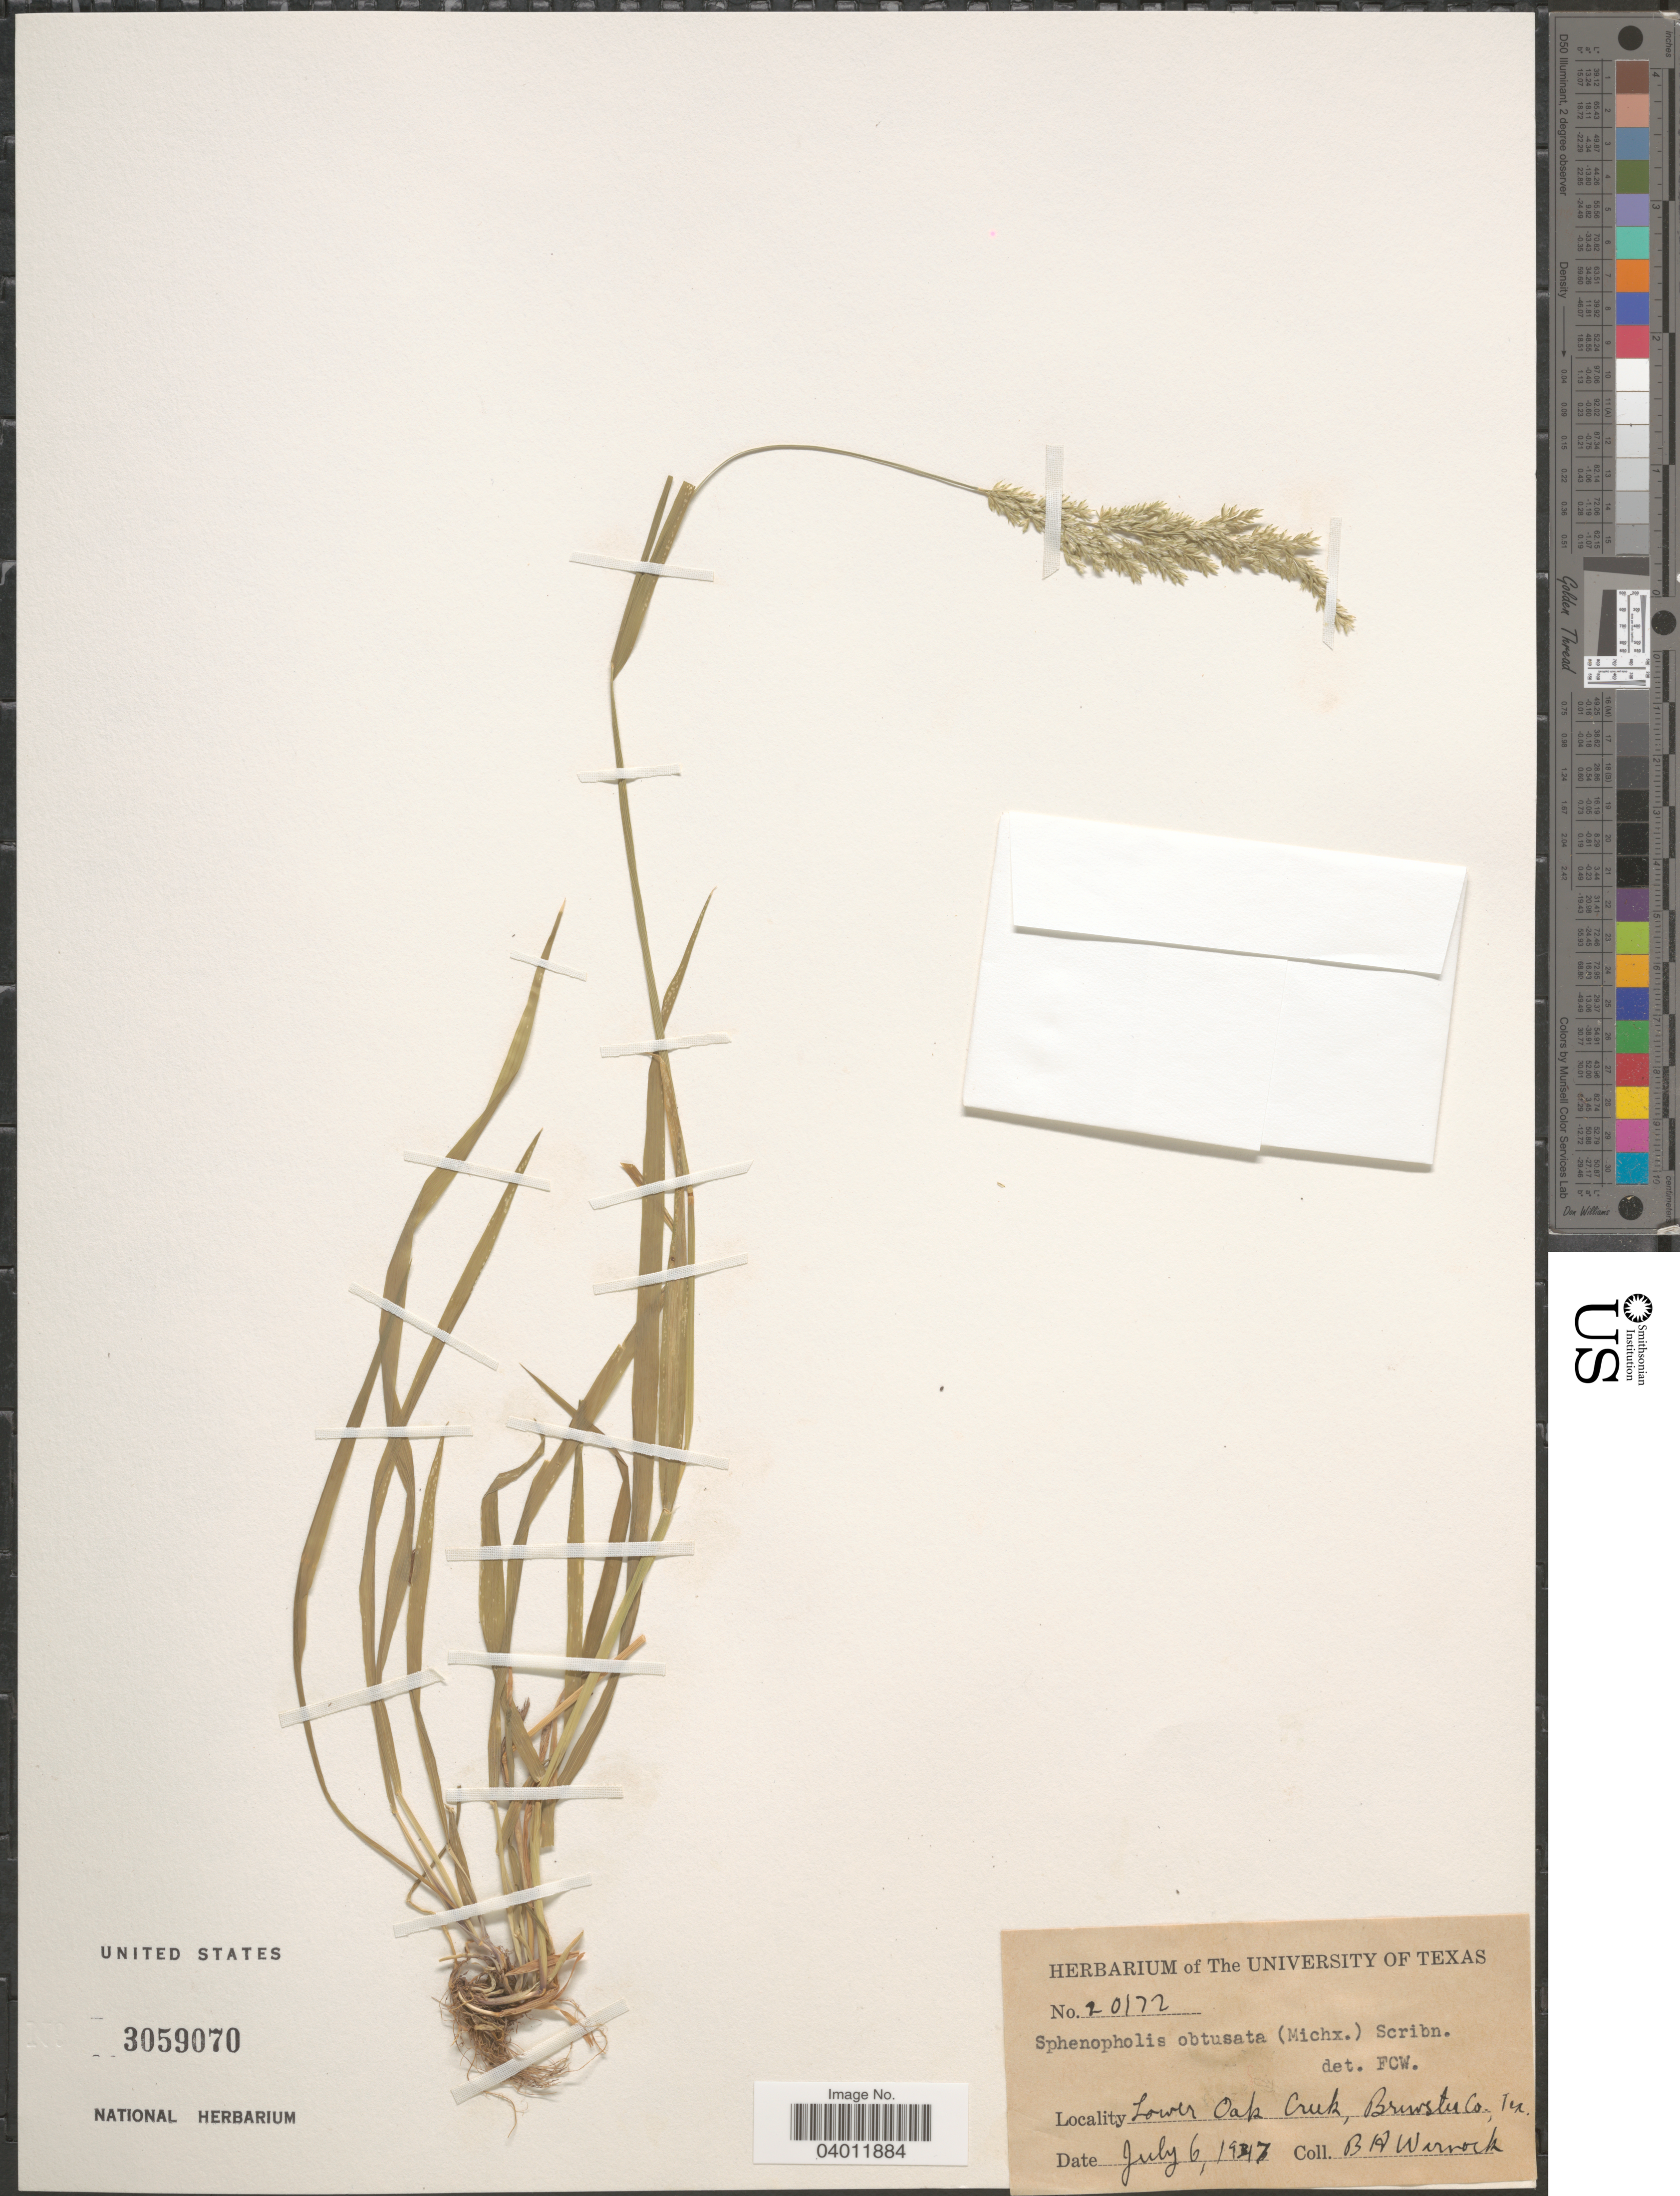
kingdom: Plantae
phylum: Tracheophyta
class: Liliopsida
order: Poales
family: Poaceae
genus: Sphenopholis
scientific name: Sphenopholis obtusata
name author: (Michx.) Scribn.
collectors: B. H. Warnock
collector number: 20172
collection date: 1947-07-06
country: United States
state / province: Texas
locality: Lower Oak Creek, Brewster Co.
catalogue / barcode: US 3059070